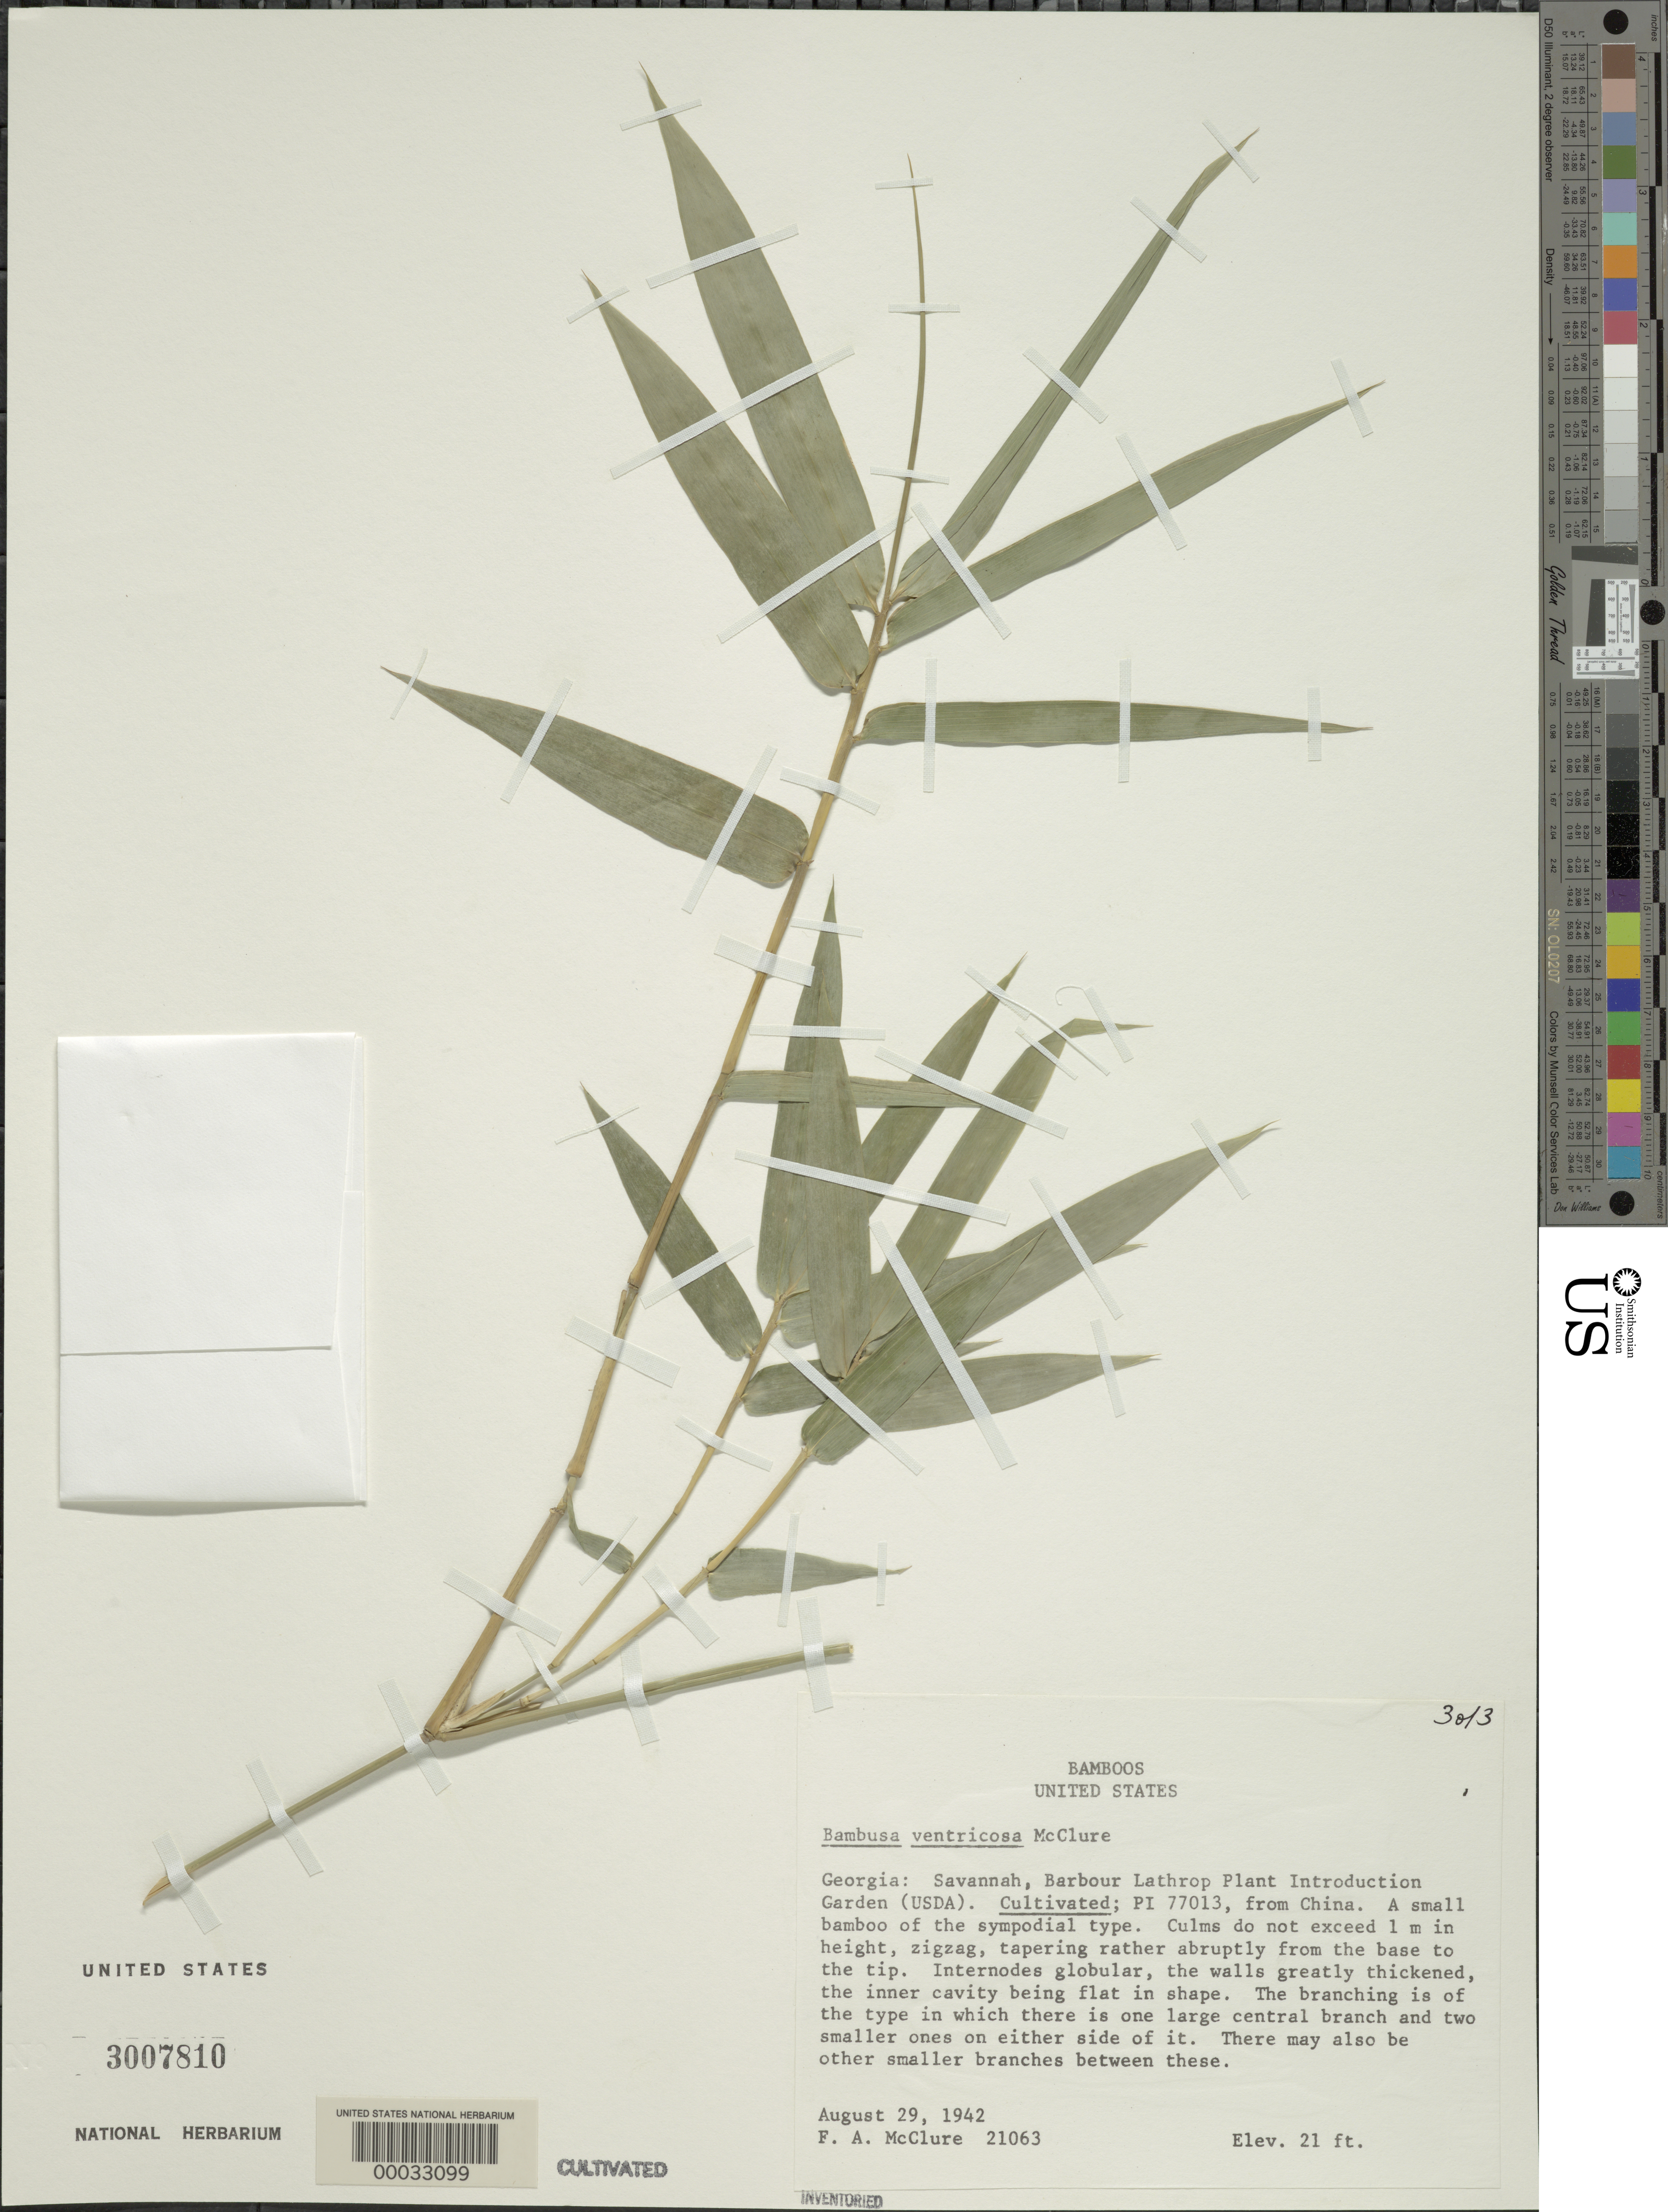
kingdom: Plantae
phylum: Tracheophyta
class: Liliopsida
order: Poales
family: Poaceae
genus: Bambusa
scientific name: Bambusa ventricosa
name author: McClure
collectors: F. A. McClure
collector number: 21063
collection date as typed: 29 Aug 1942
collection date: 1942-08-29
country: United States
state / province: Georgia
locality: Barbour lathrop plant introduction garden-savannah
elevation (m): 6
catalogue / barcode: US 3007810